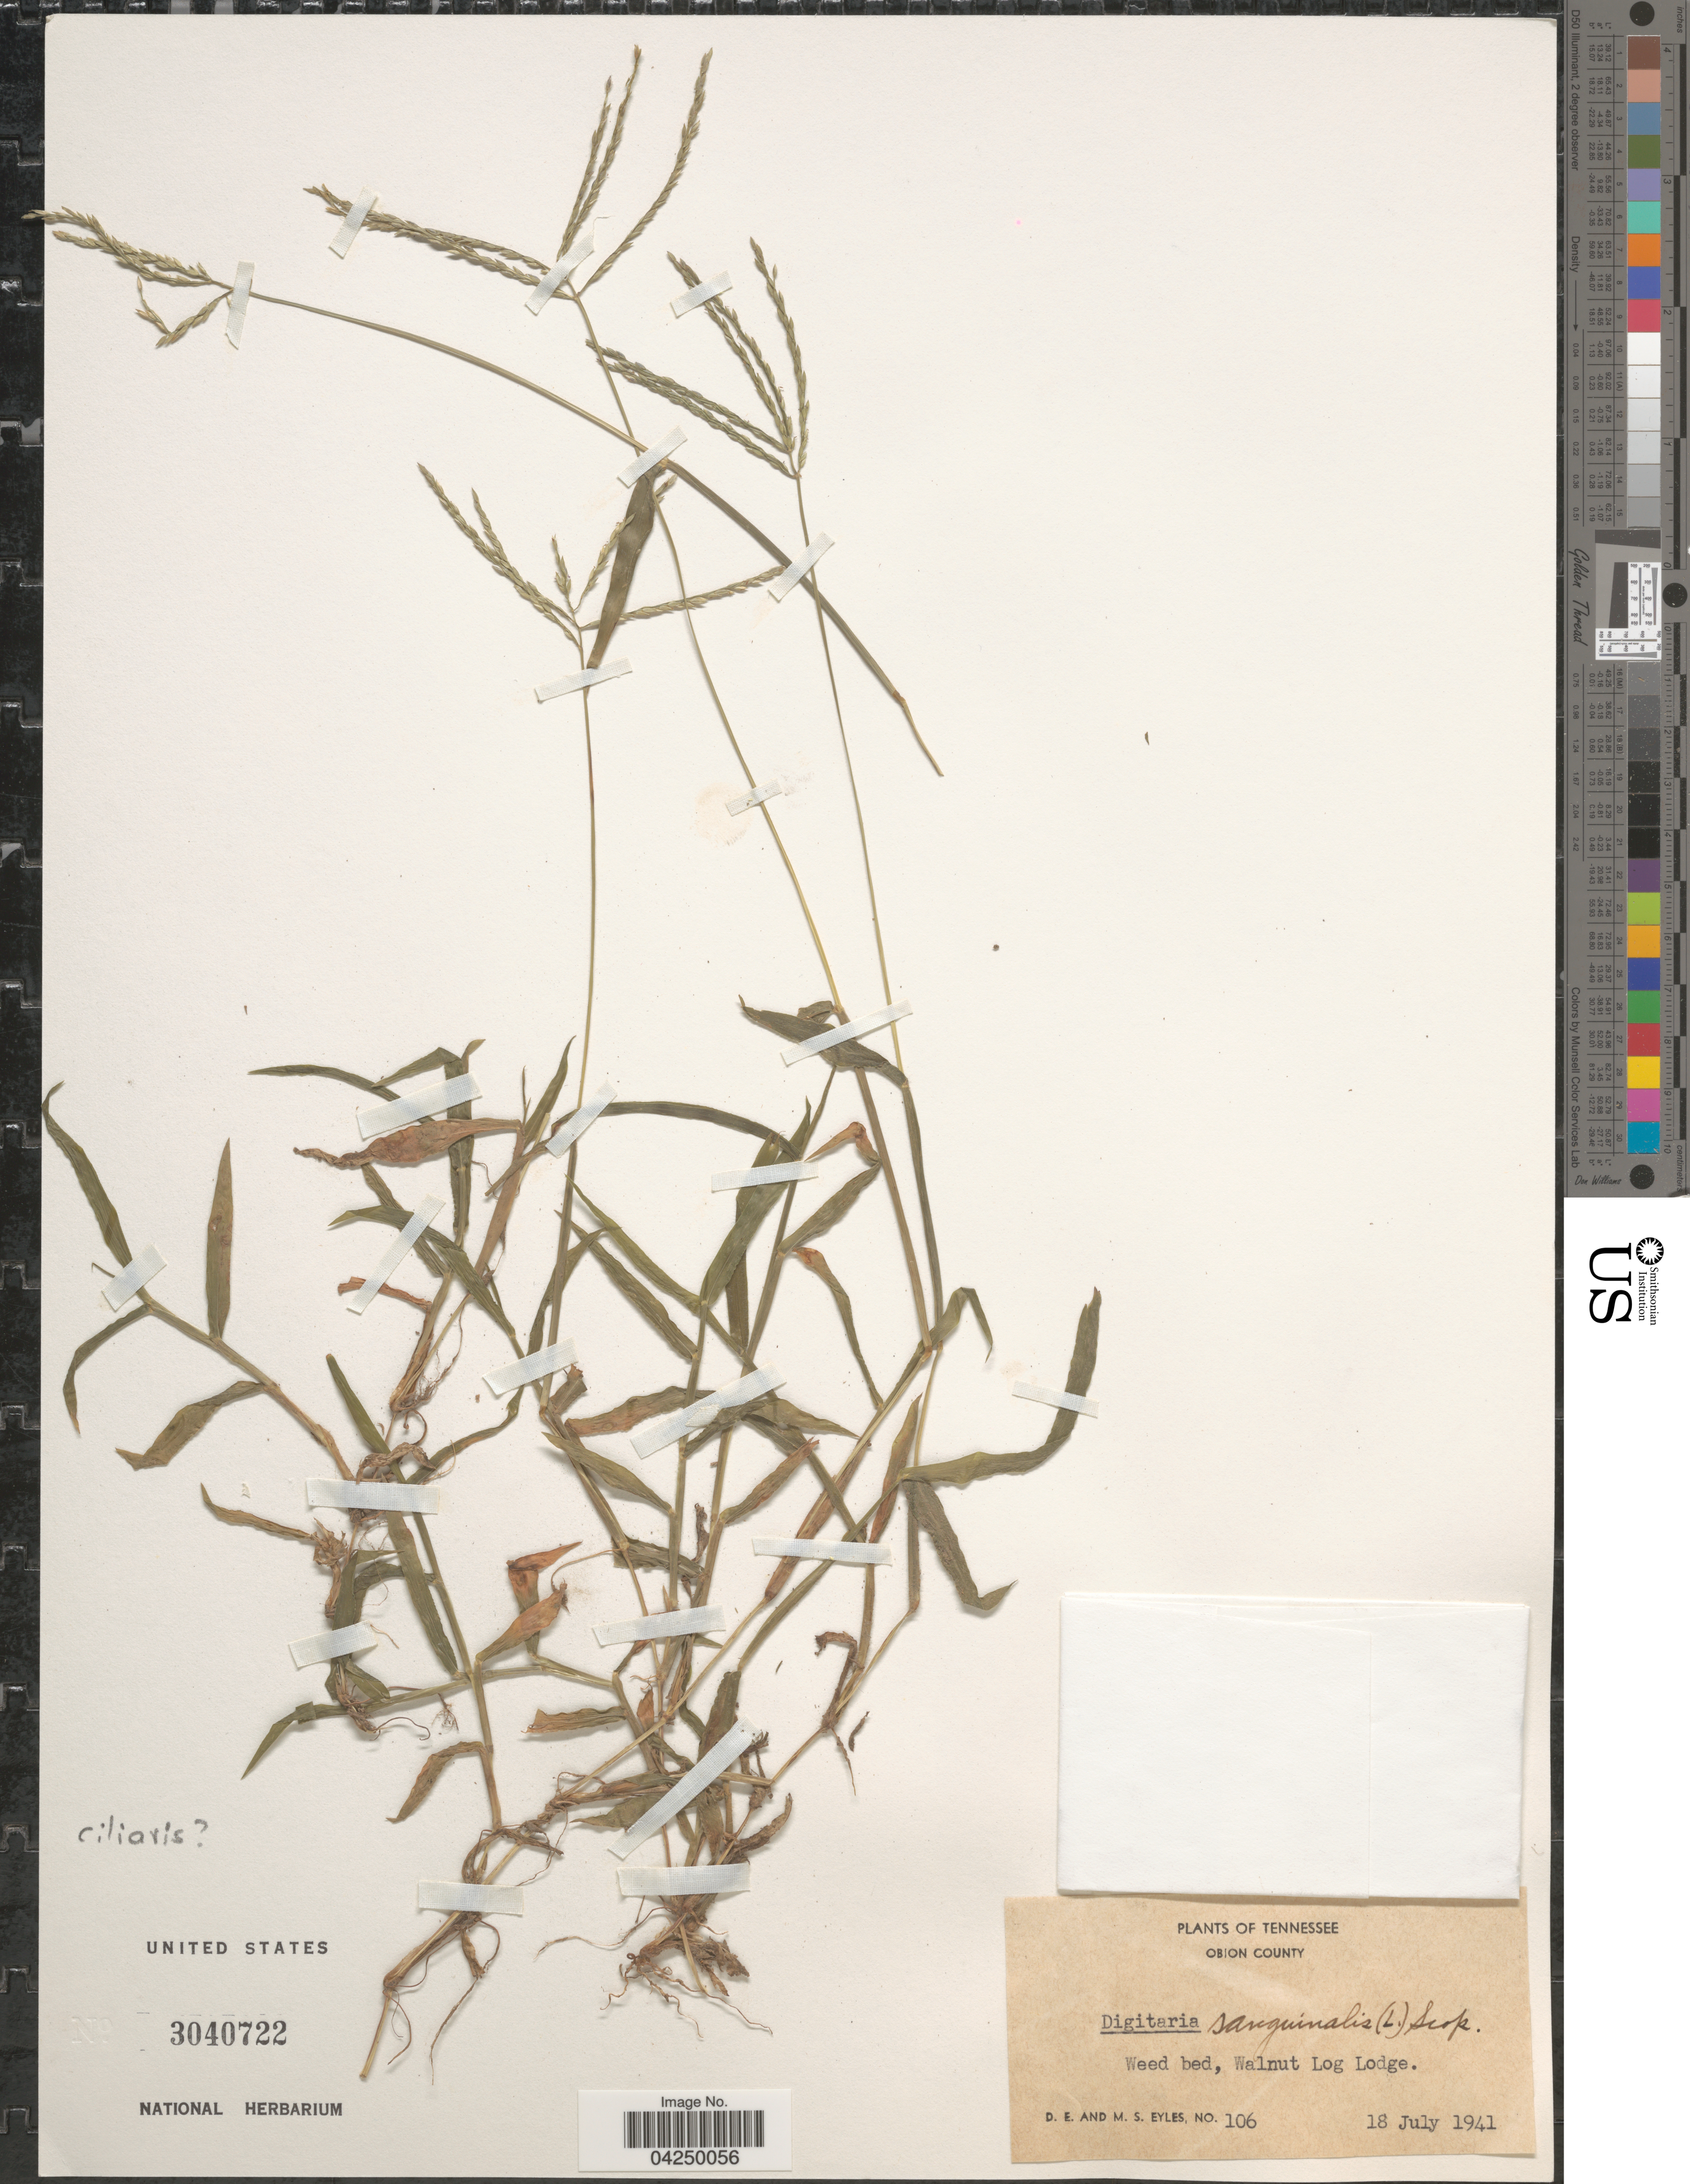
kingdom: Plantae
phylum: Tracheophyta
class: Liliopsida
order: Poales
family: Poaceae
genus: Digitaria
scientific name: Digitaria sanguinalis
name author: (L.) Scop.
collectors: D. Eyles & M. Eyles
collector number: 106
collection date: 1941-07-18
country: United States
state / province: Tennessee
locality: Obion County. Walnut Log Lodge.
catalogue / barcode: US 3040722